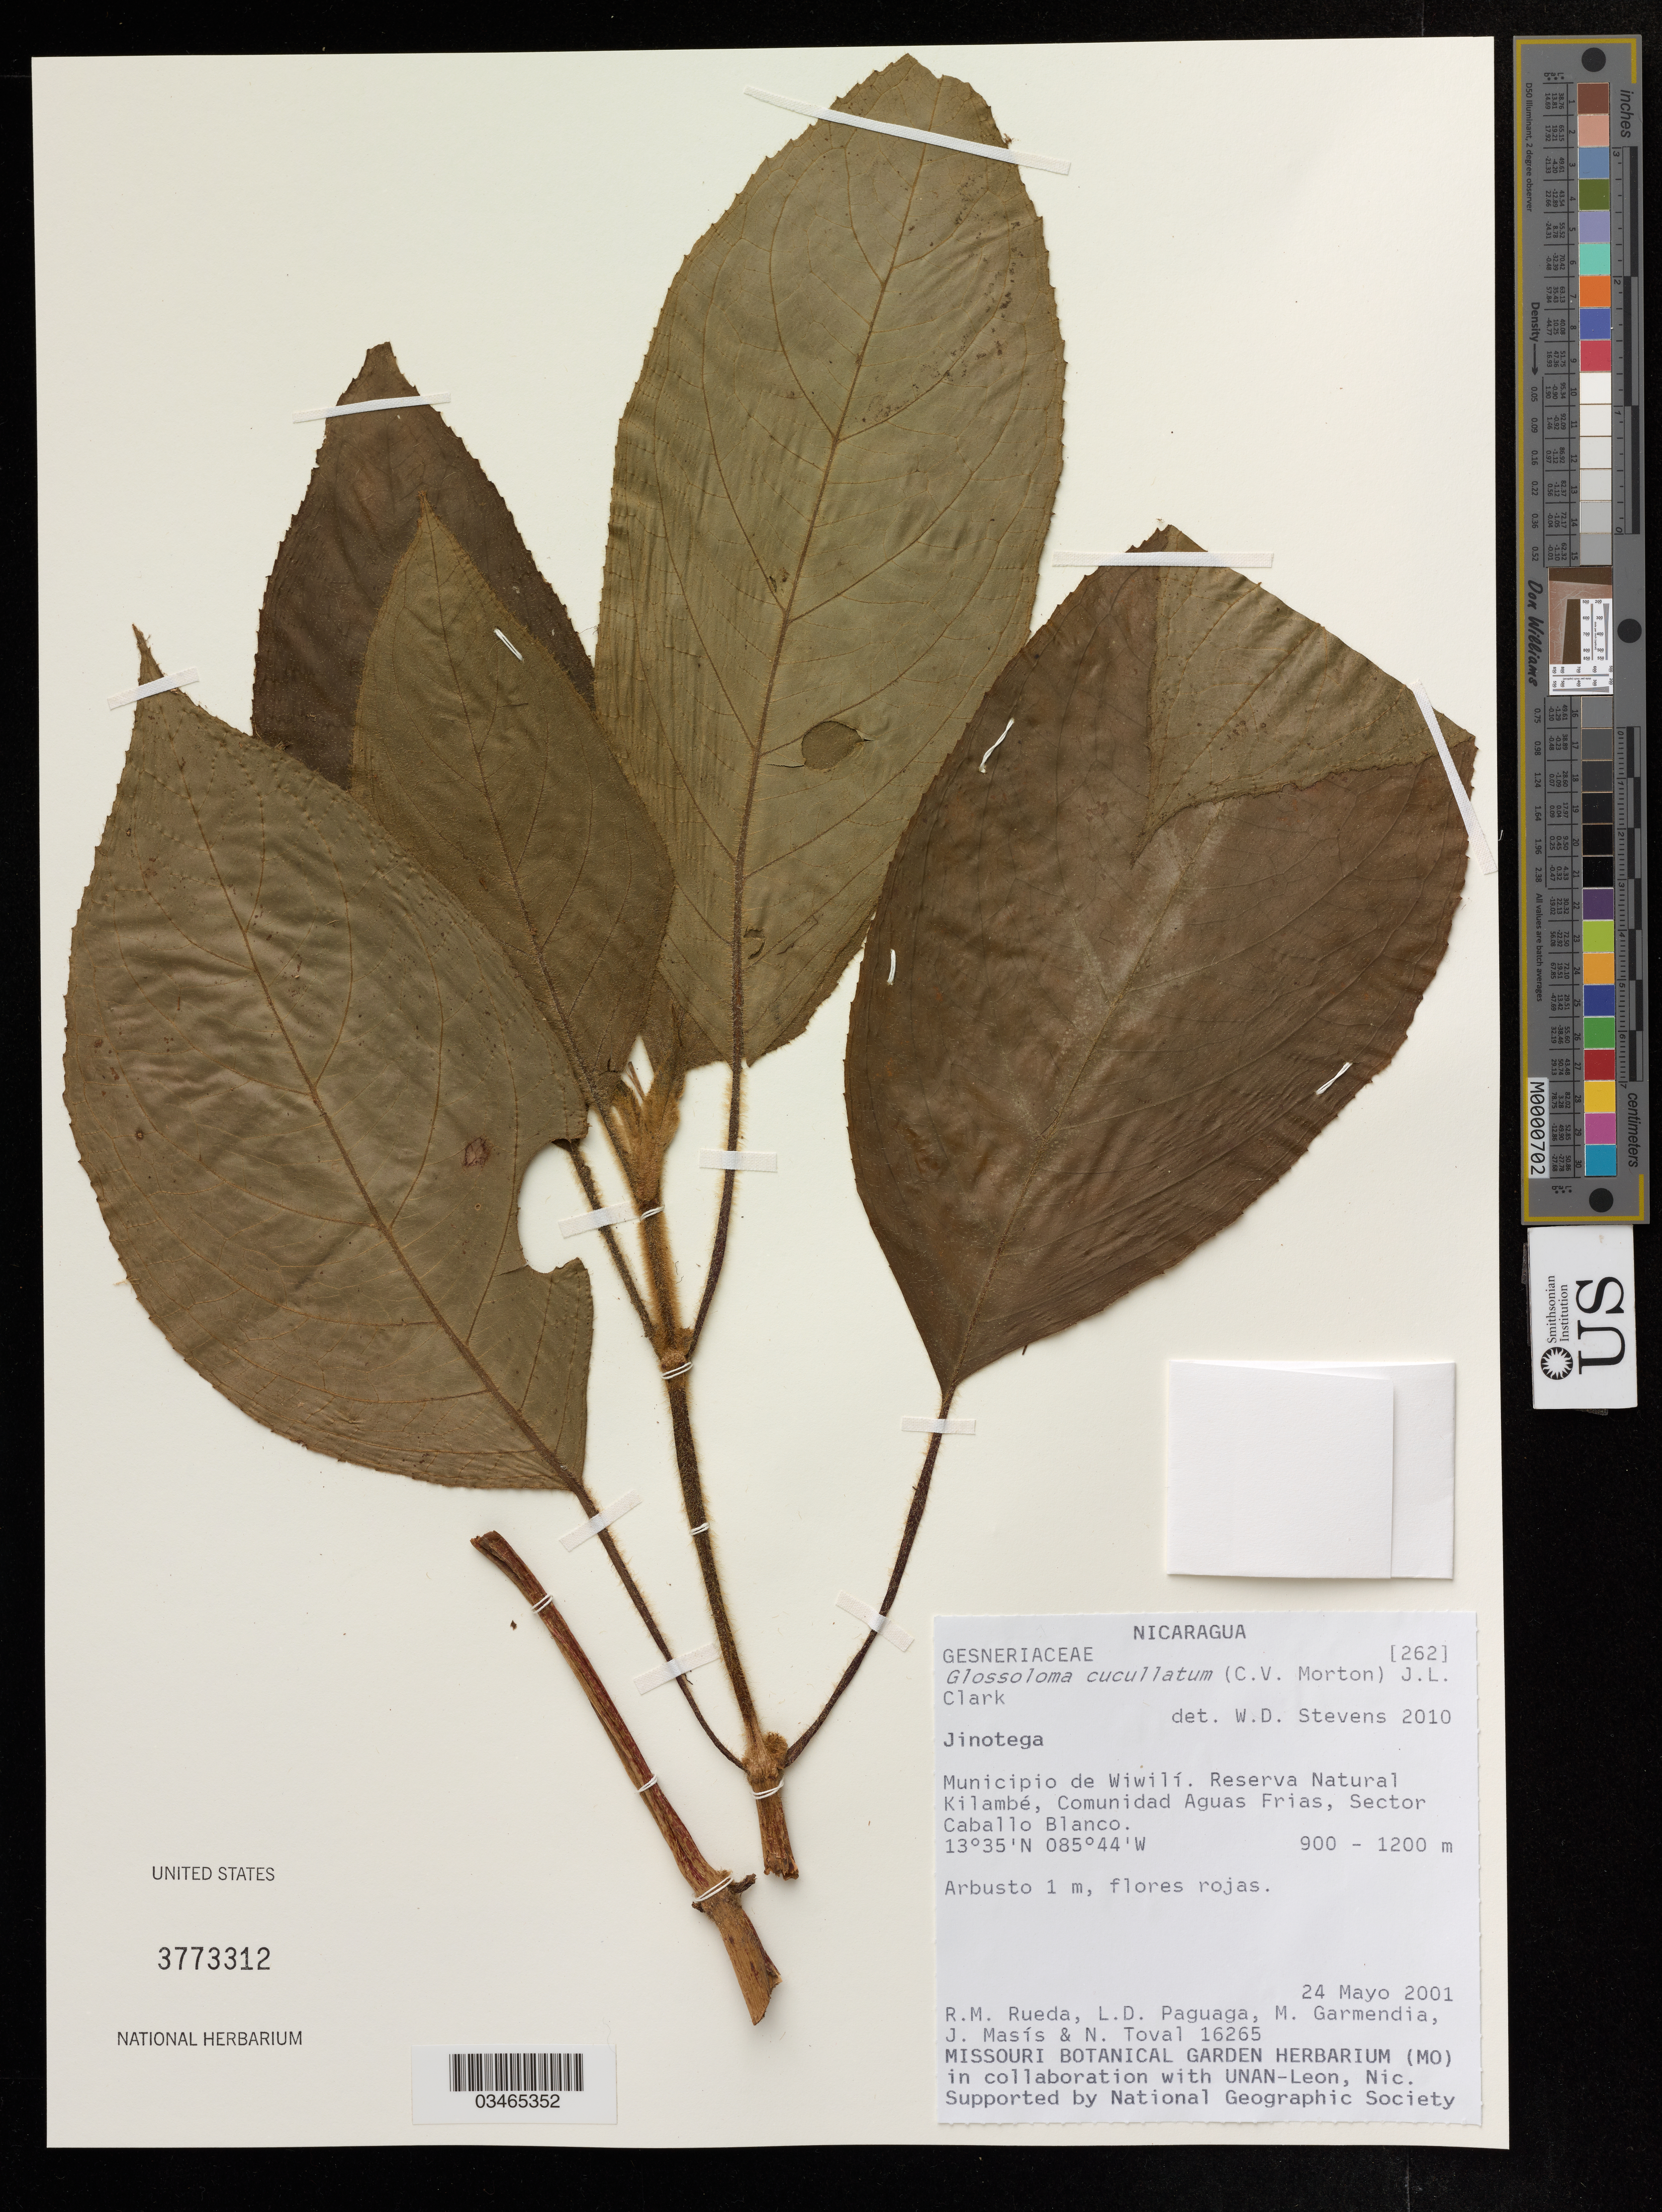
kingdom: Plantae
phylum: Tracheophyta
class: Magnoliopsida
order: Lamiales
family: Gesneriaceae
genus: Glossoloma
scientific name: Glossoloma cucullatum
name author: (C.V. Morton) J.L. Clark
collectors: R. Rueda, L. Paguaga, M. Garmendia & J. Masis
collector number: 16265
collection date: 2001-05-24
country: Nicaragua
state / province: Jinotega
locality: Municipio de Wiwilí. Reserva Natural Kilambé, Comunidad Aguas Frias, Sector Caballo Blanco.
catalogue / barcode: US 3773312